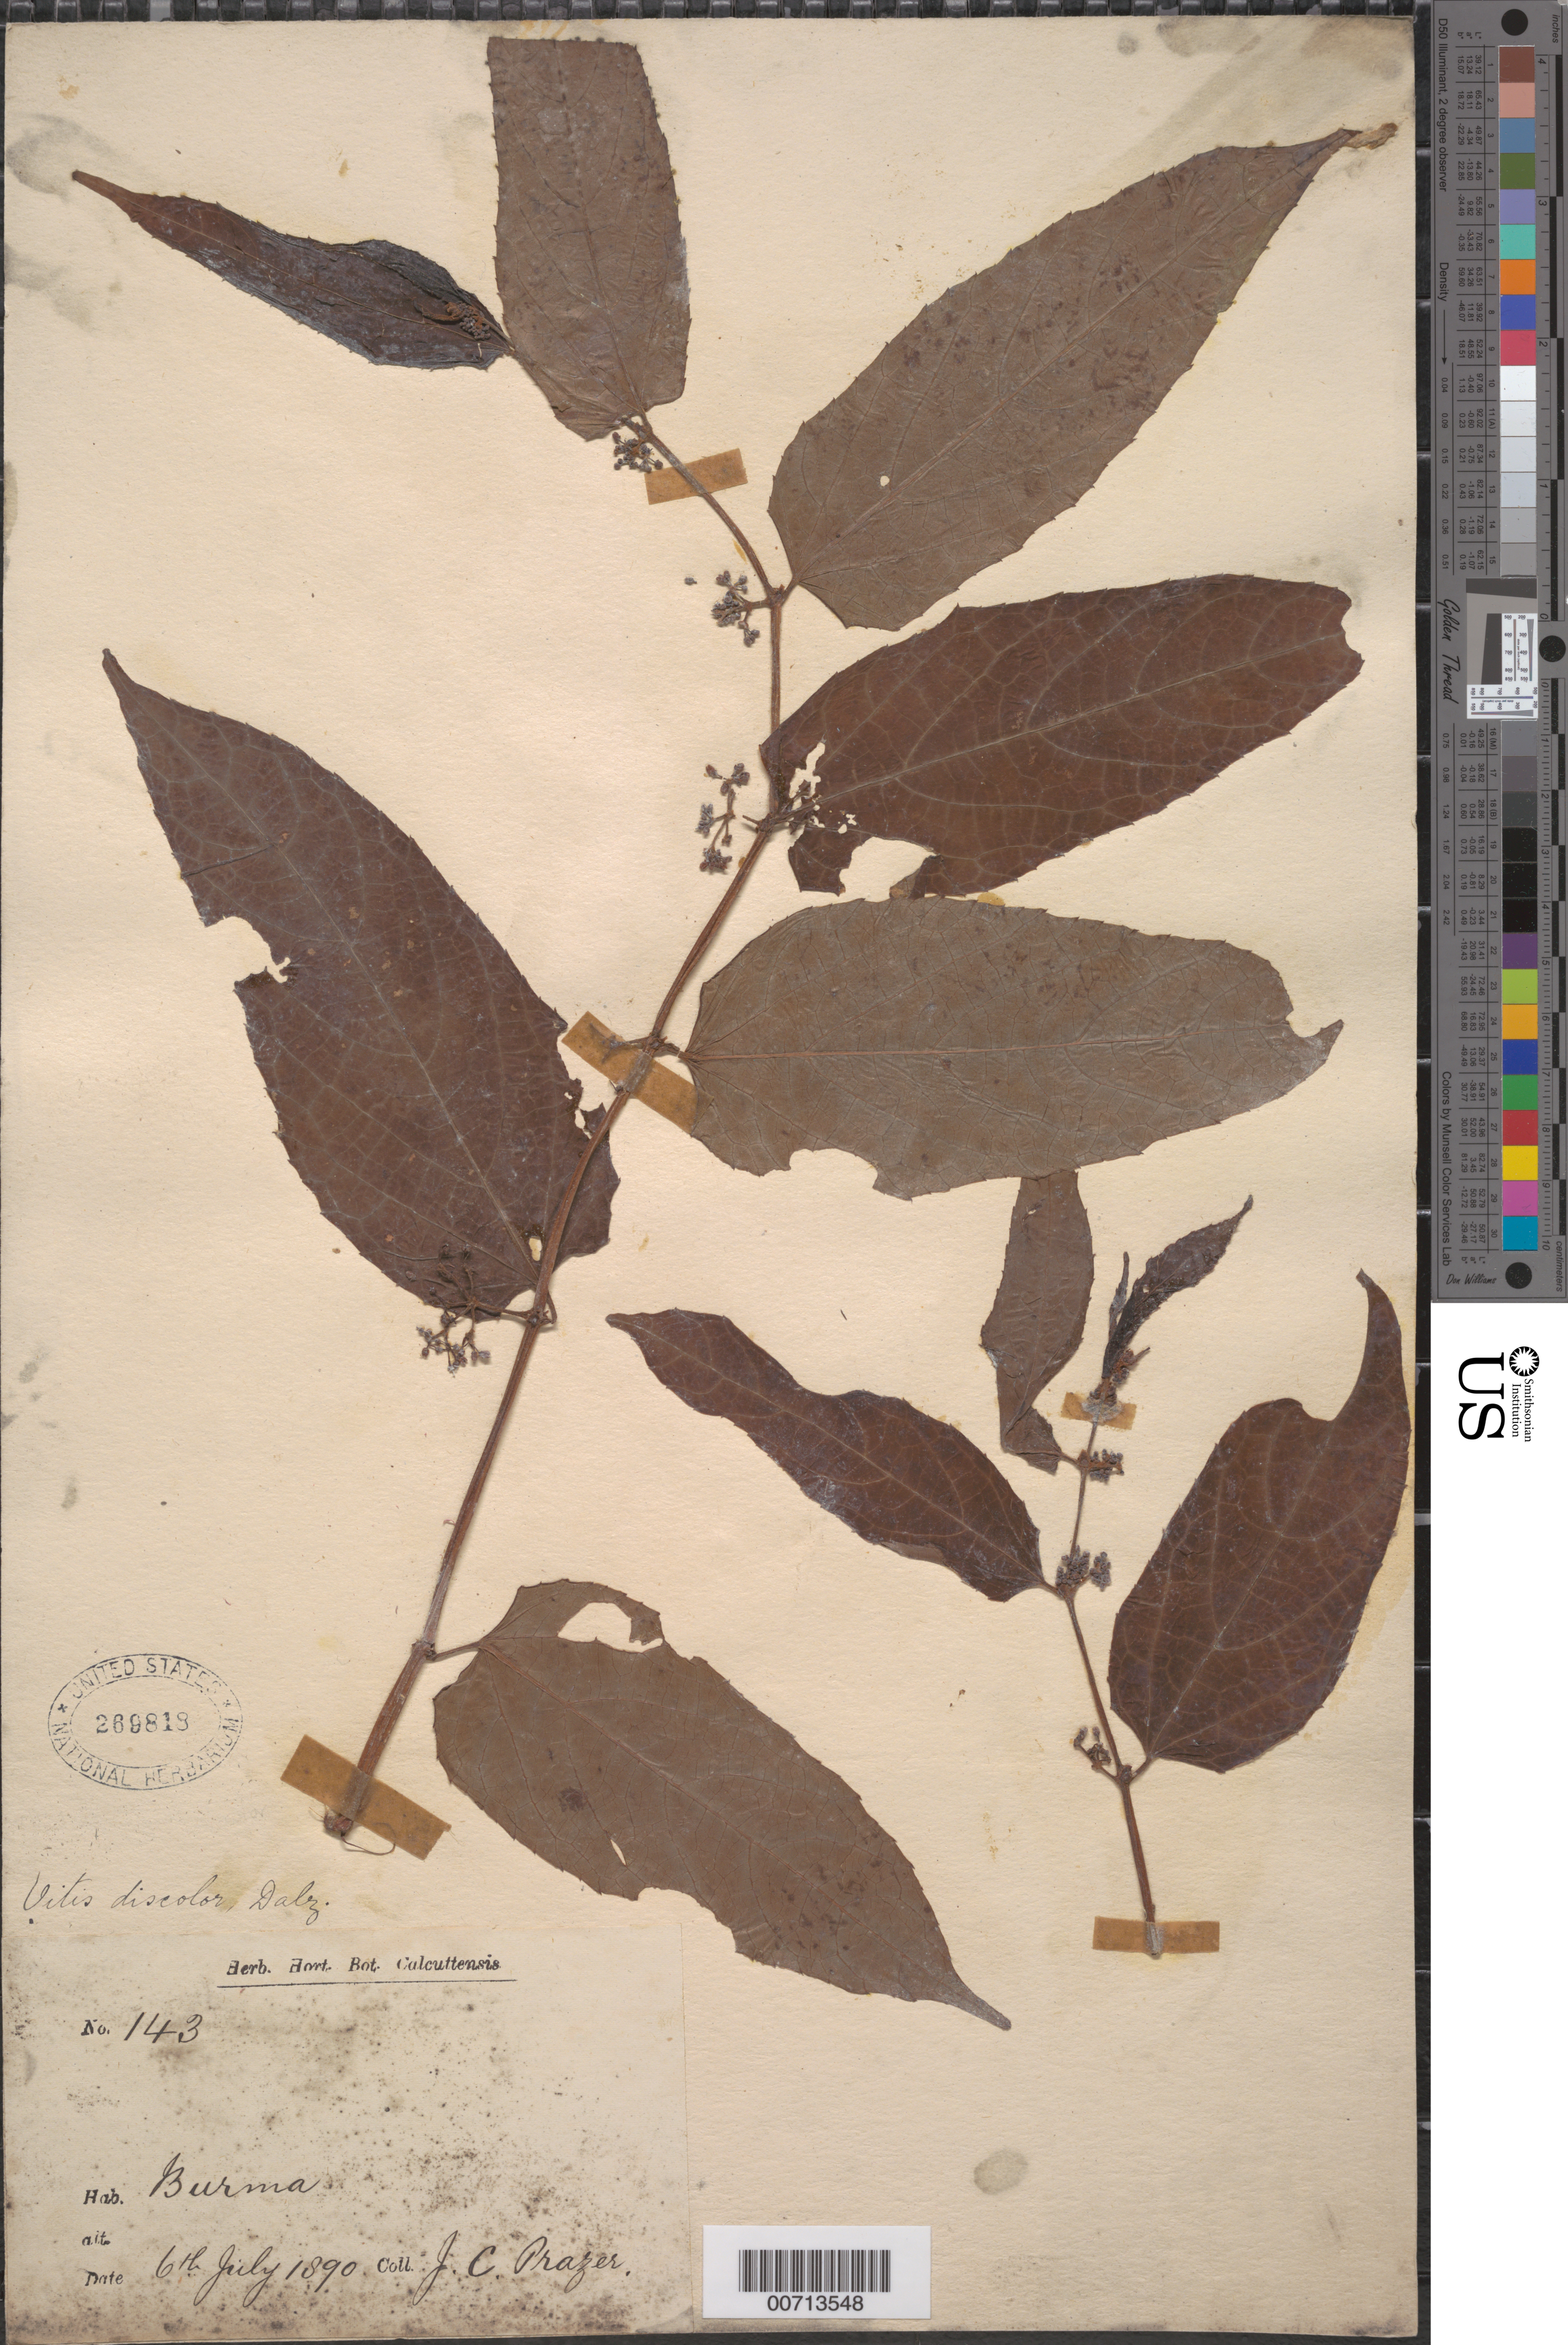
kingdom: Plantae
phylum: Tracheophyta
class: Magnoliopsida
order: Vitales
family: Vitaceae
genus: Cissus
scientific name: Cissus discolor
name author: Blume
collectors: J. Prazer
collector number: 143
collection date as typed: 06 Jul 1890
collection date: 1890-07-06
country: Myanmar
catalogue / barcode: US 269818